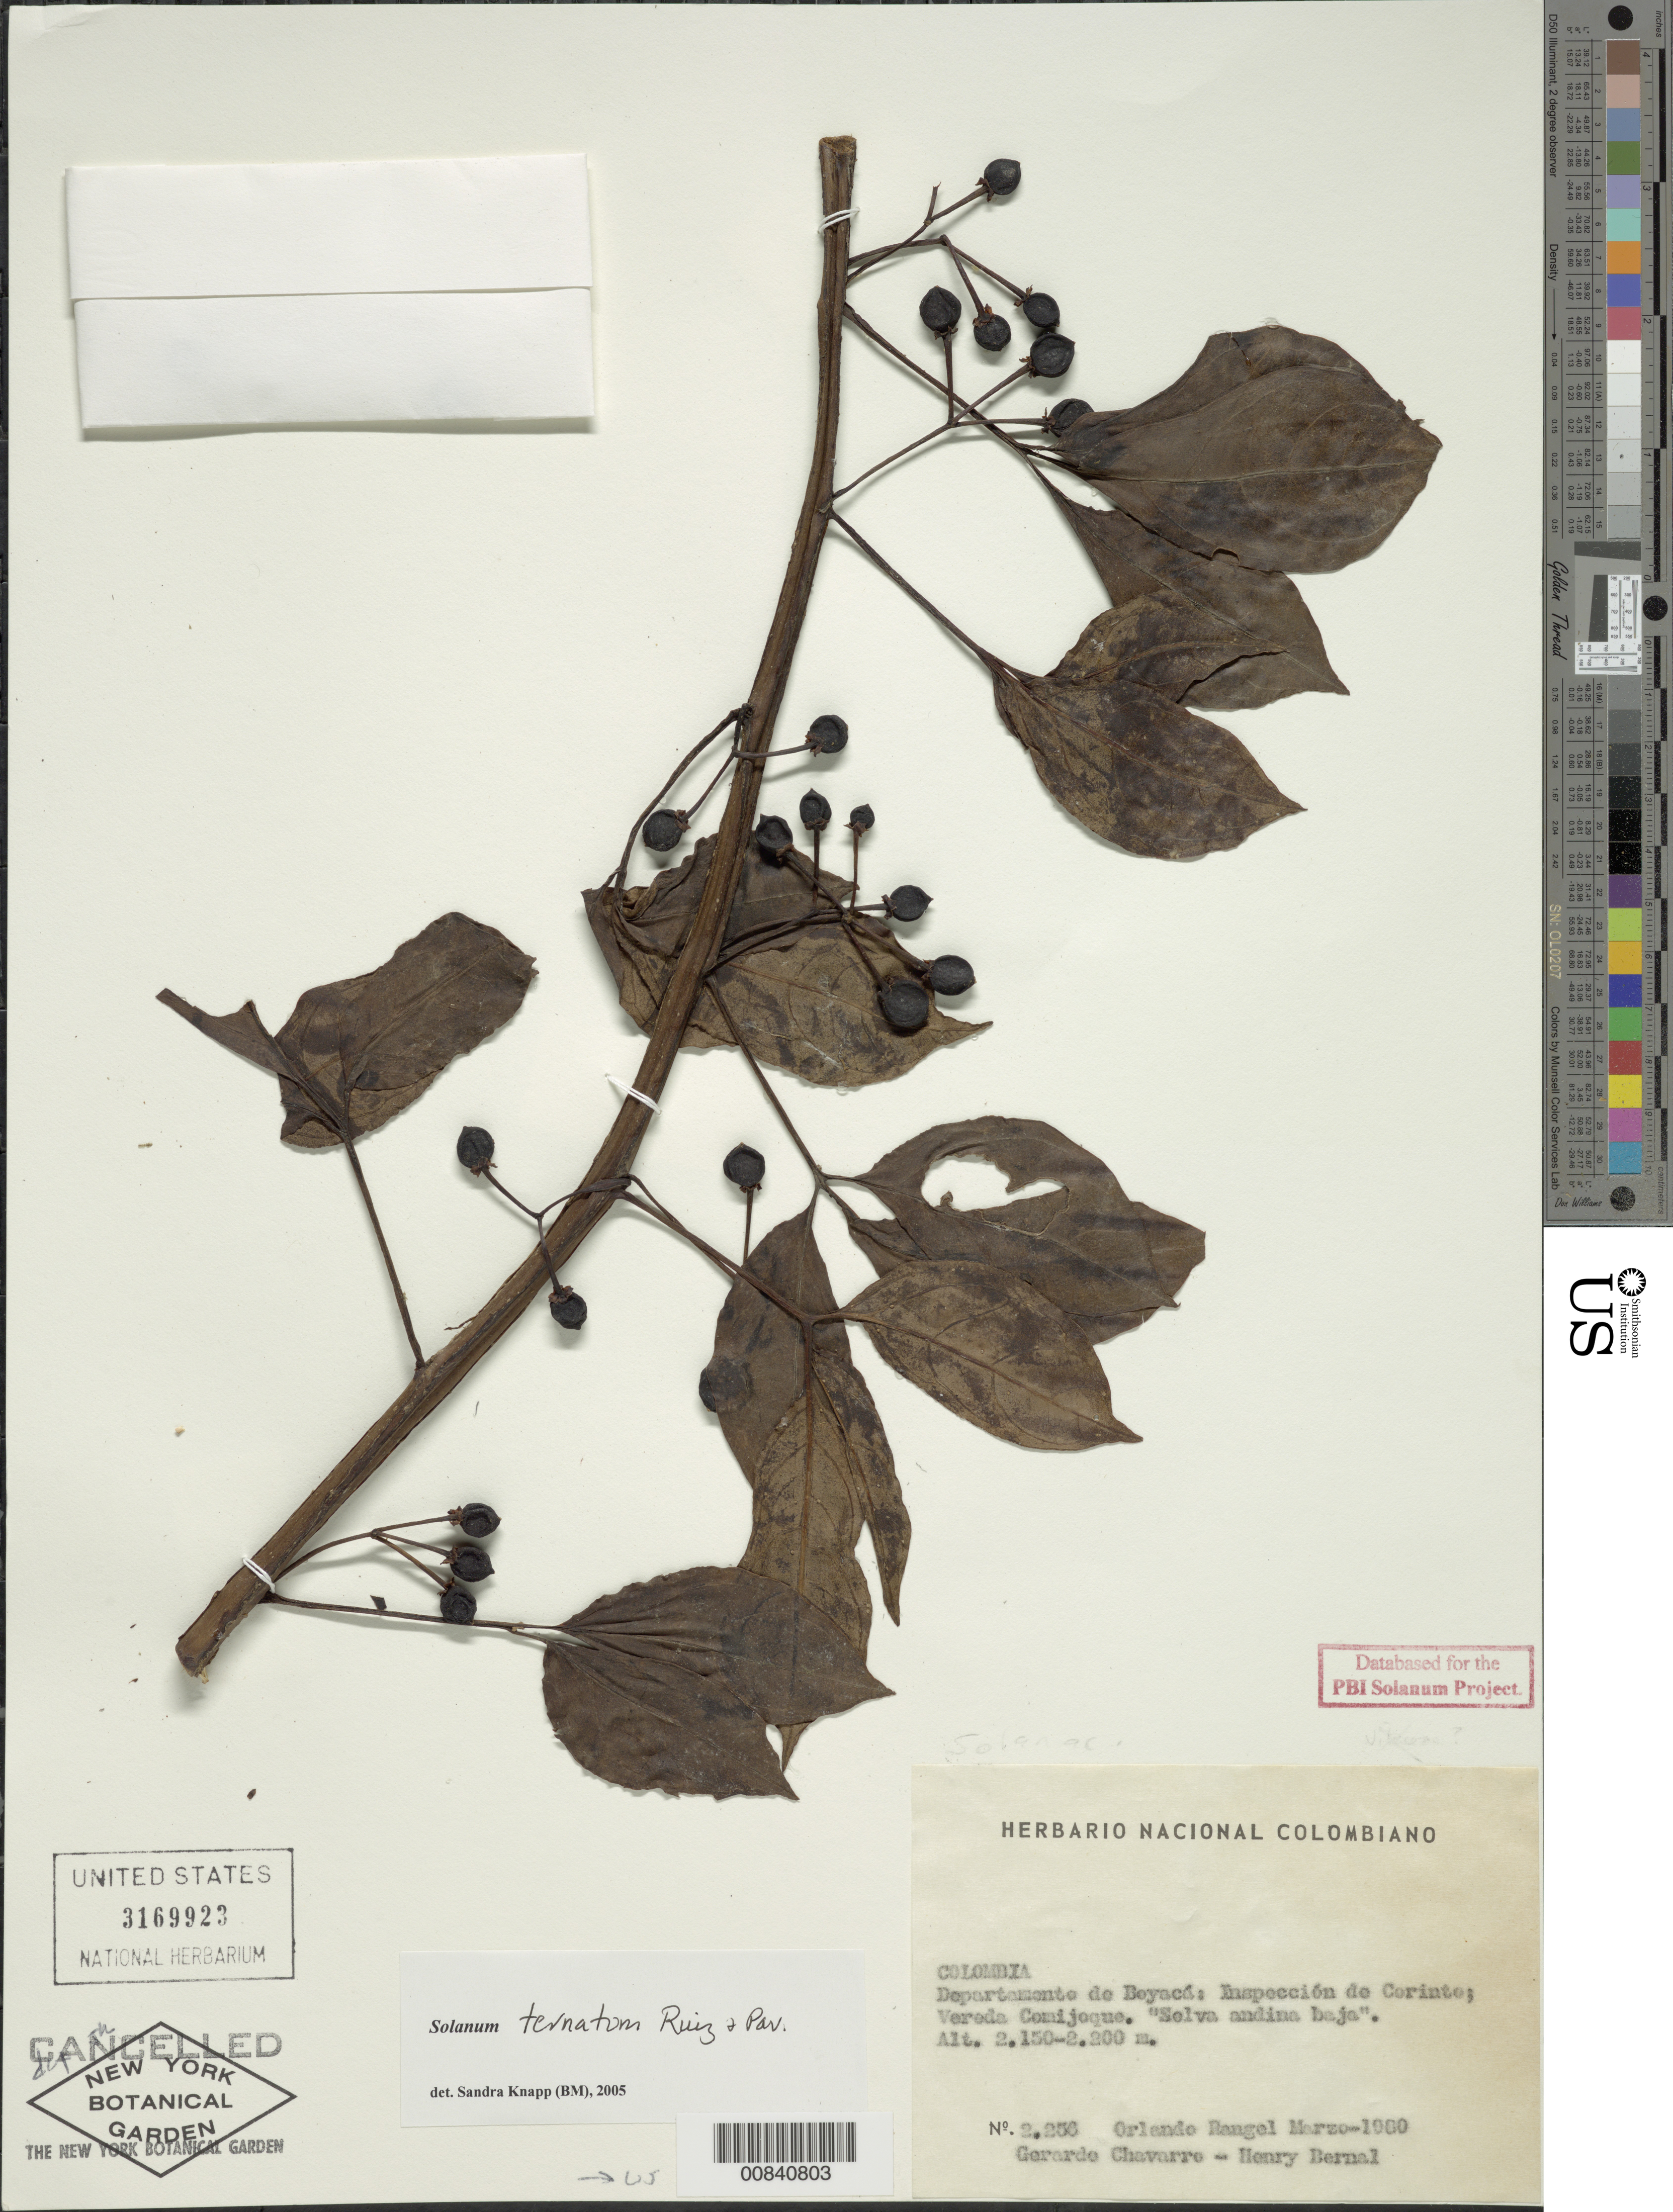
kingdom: Plantae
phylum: Tracheophyta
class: Magnoliopsida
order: Solanales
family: Solanaceae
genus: Solanum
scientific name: Solanum ternatum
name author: Ruiz & Pav.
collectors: O. Rangel, G. Chavarro & H. Y. Bernal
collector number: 2256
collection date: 1900-03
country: Colombia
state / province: Boyacá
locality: Departamento de Boyacá: Inspección de Corinto; Vereda Comijoque.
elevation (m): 2150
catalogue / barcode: US 3169923